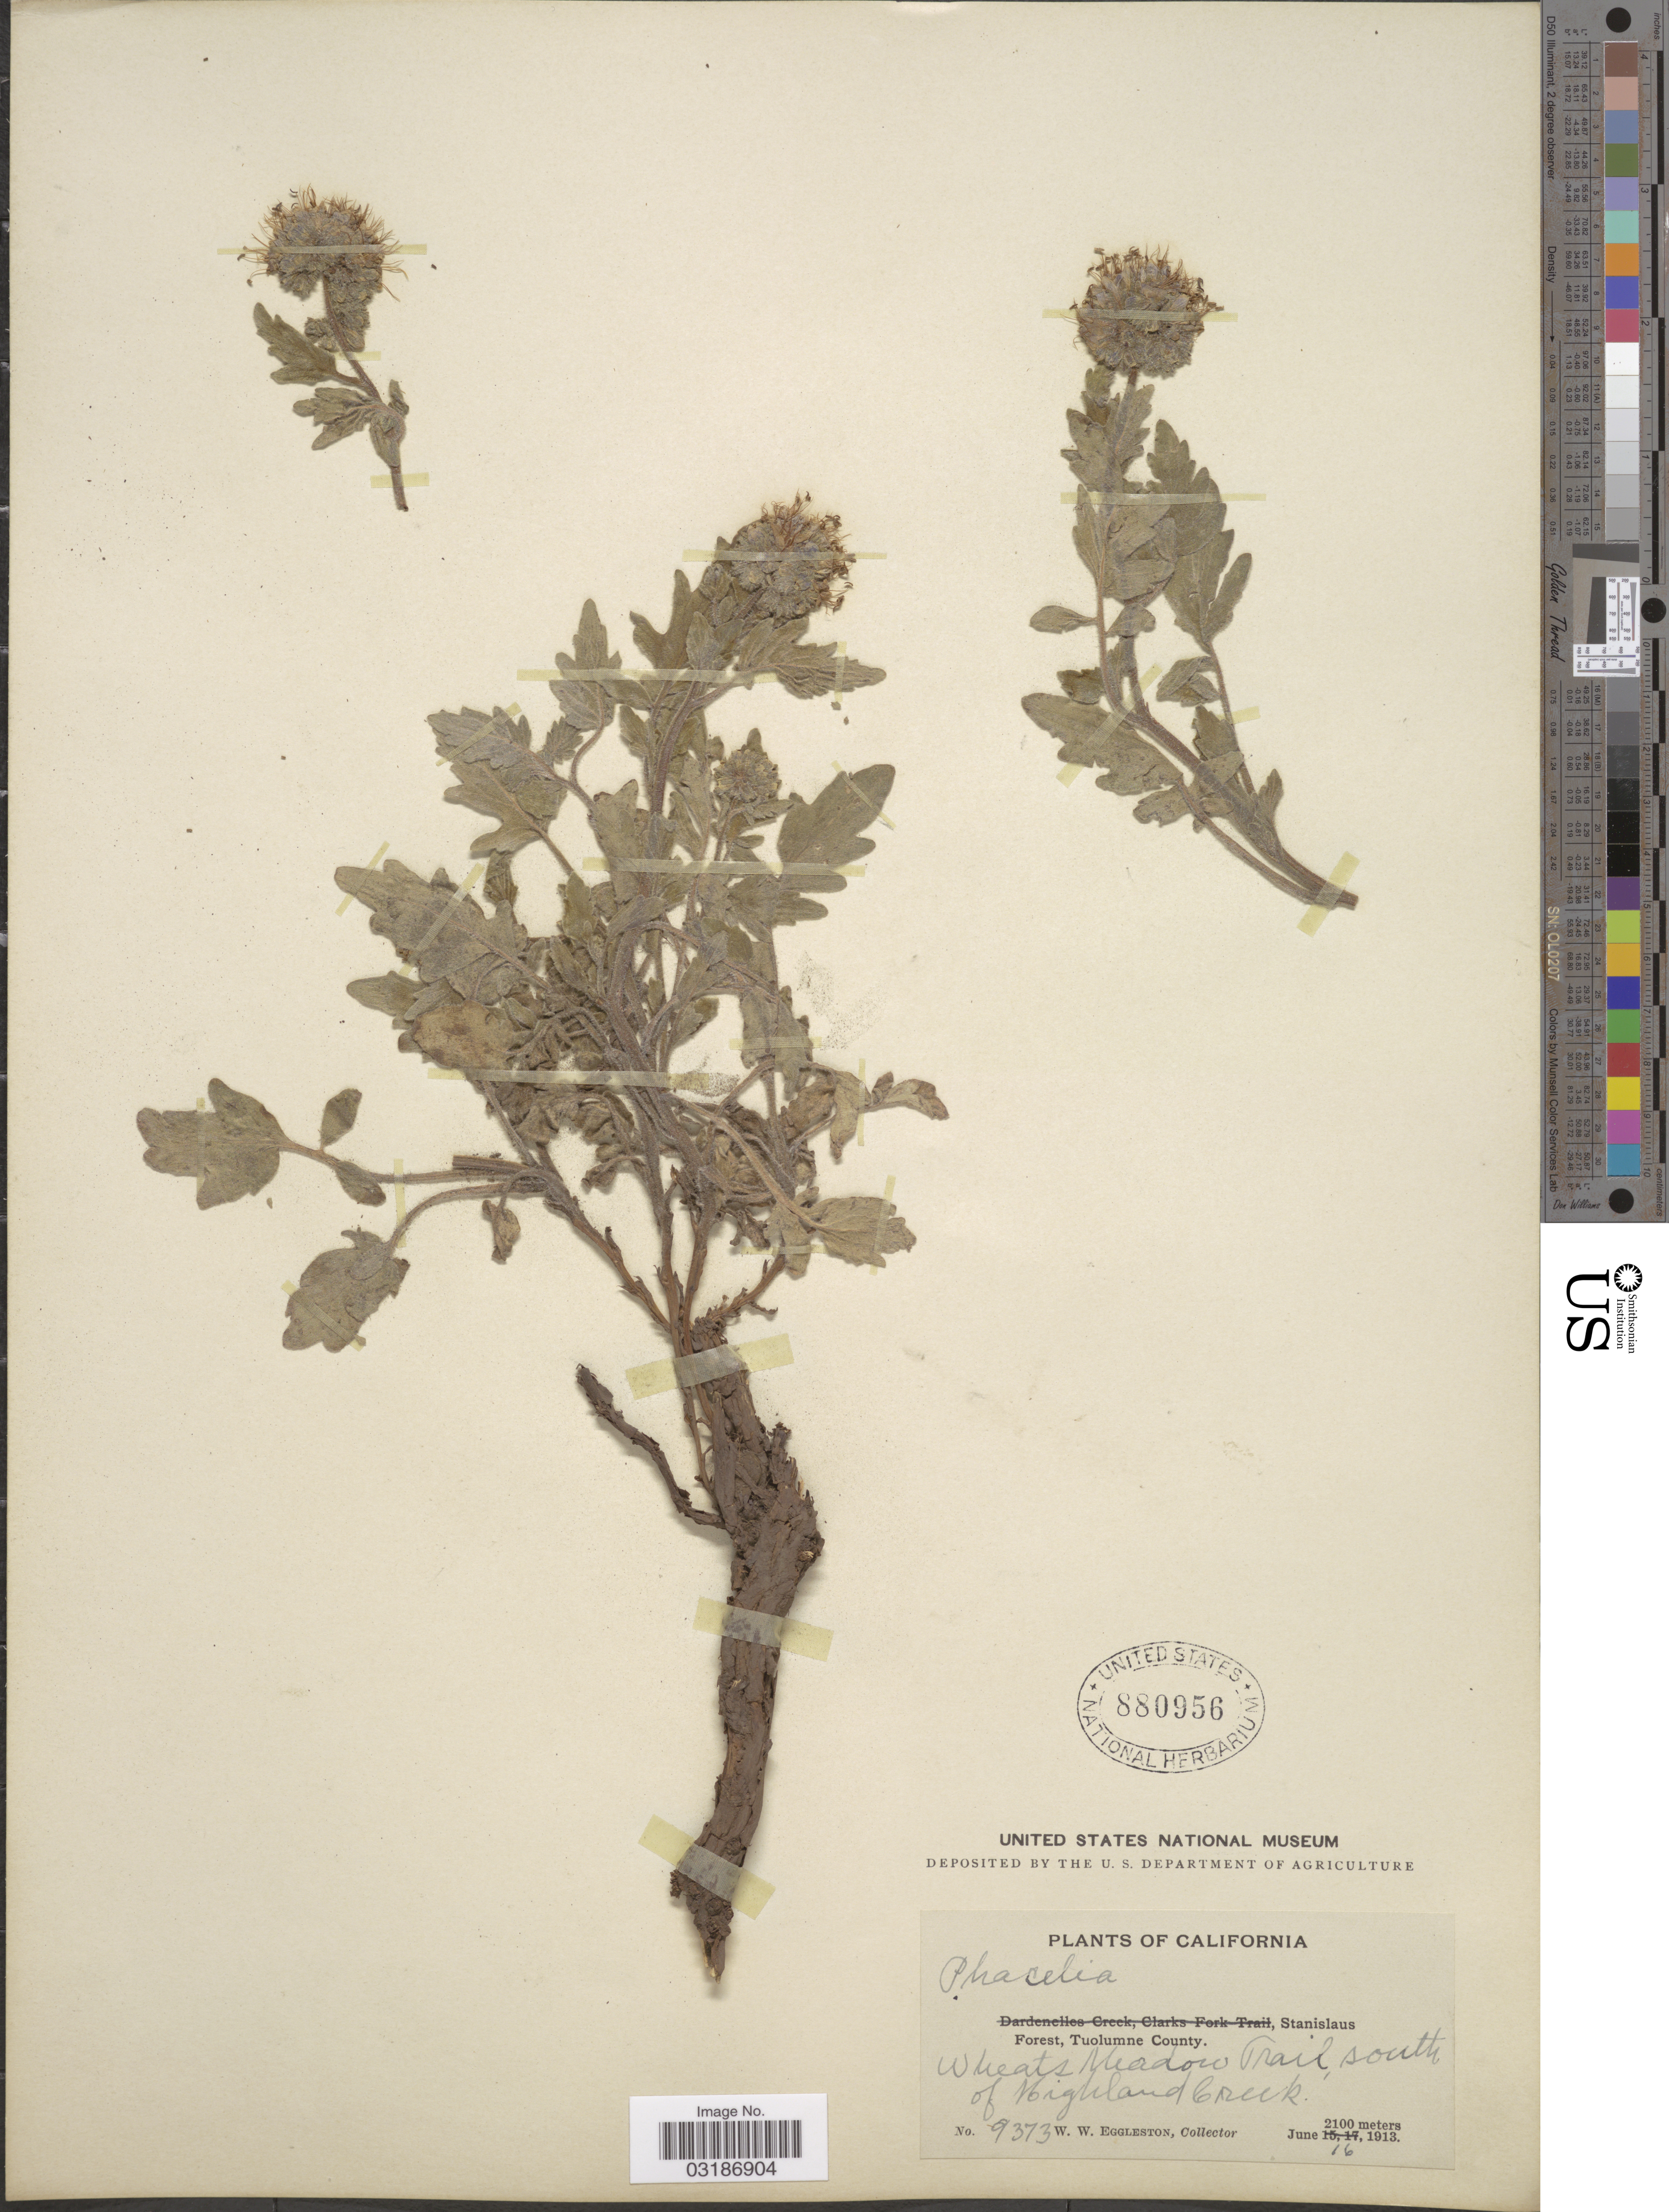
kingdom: Plantae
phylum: Tracheophyta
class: Magnoliopsida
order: Boraginales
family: Hydrophyllaceae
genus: Phacelia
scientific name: Phacelia hydrophylloides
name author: Torr. & A. Gray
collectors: W. W. Eggleston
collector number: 9373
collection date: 1913-06-16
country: United States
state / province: California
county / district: Tuolumne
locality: Stanislaus Forest, Tuolumne County. Wheats Meadow Trail, south of Highland Creek.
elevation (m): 2100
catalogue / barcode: US 880956